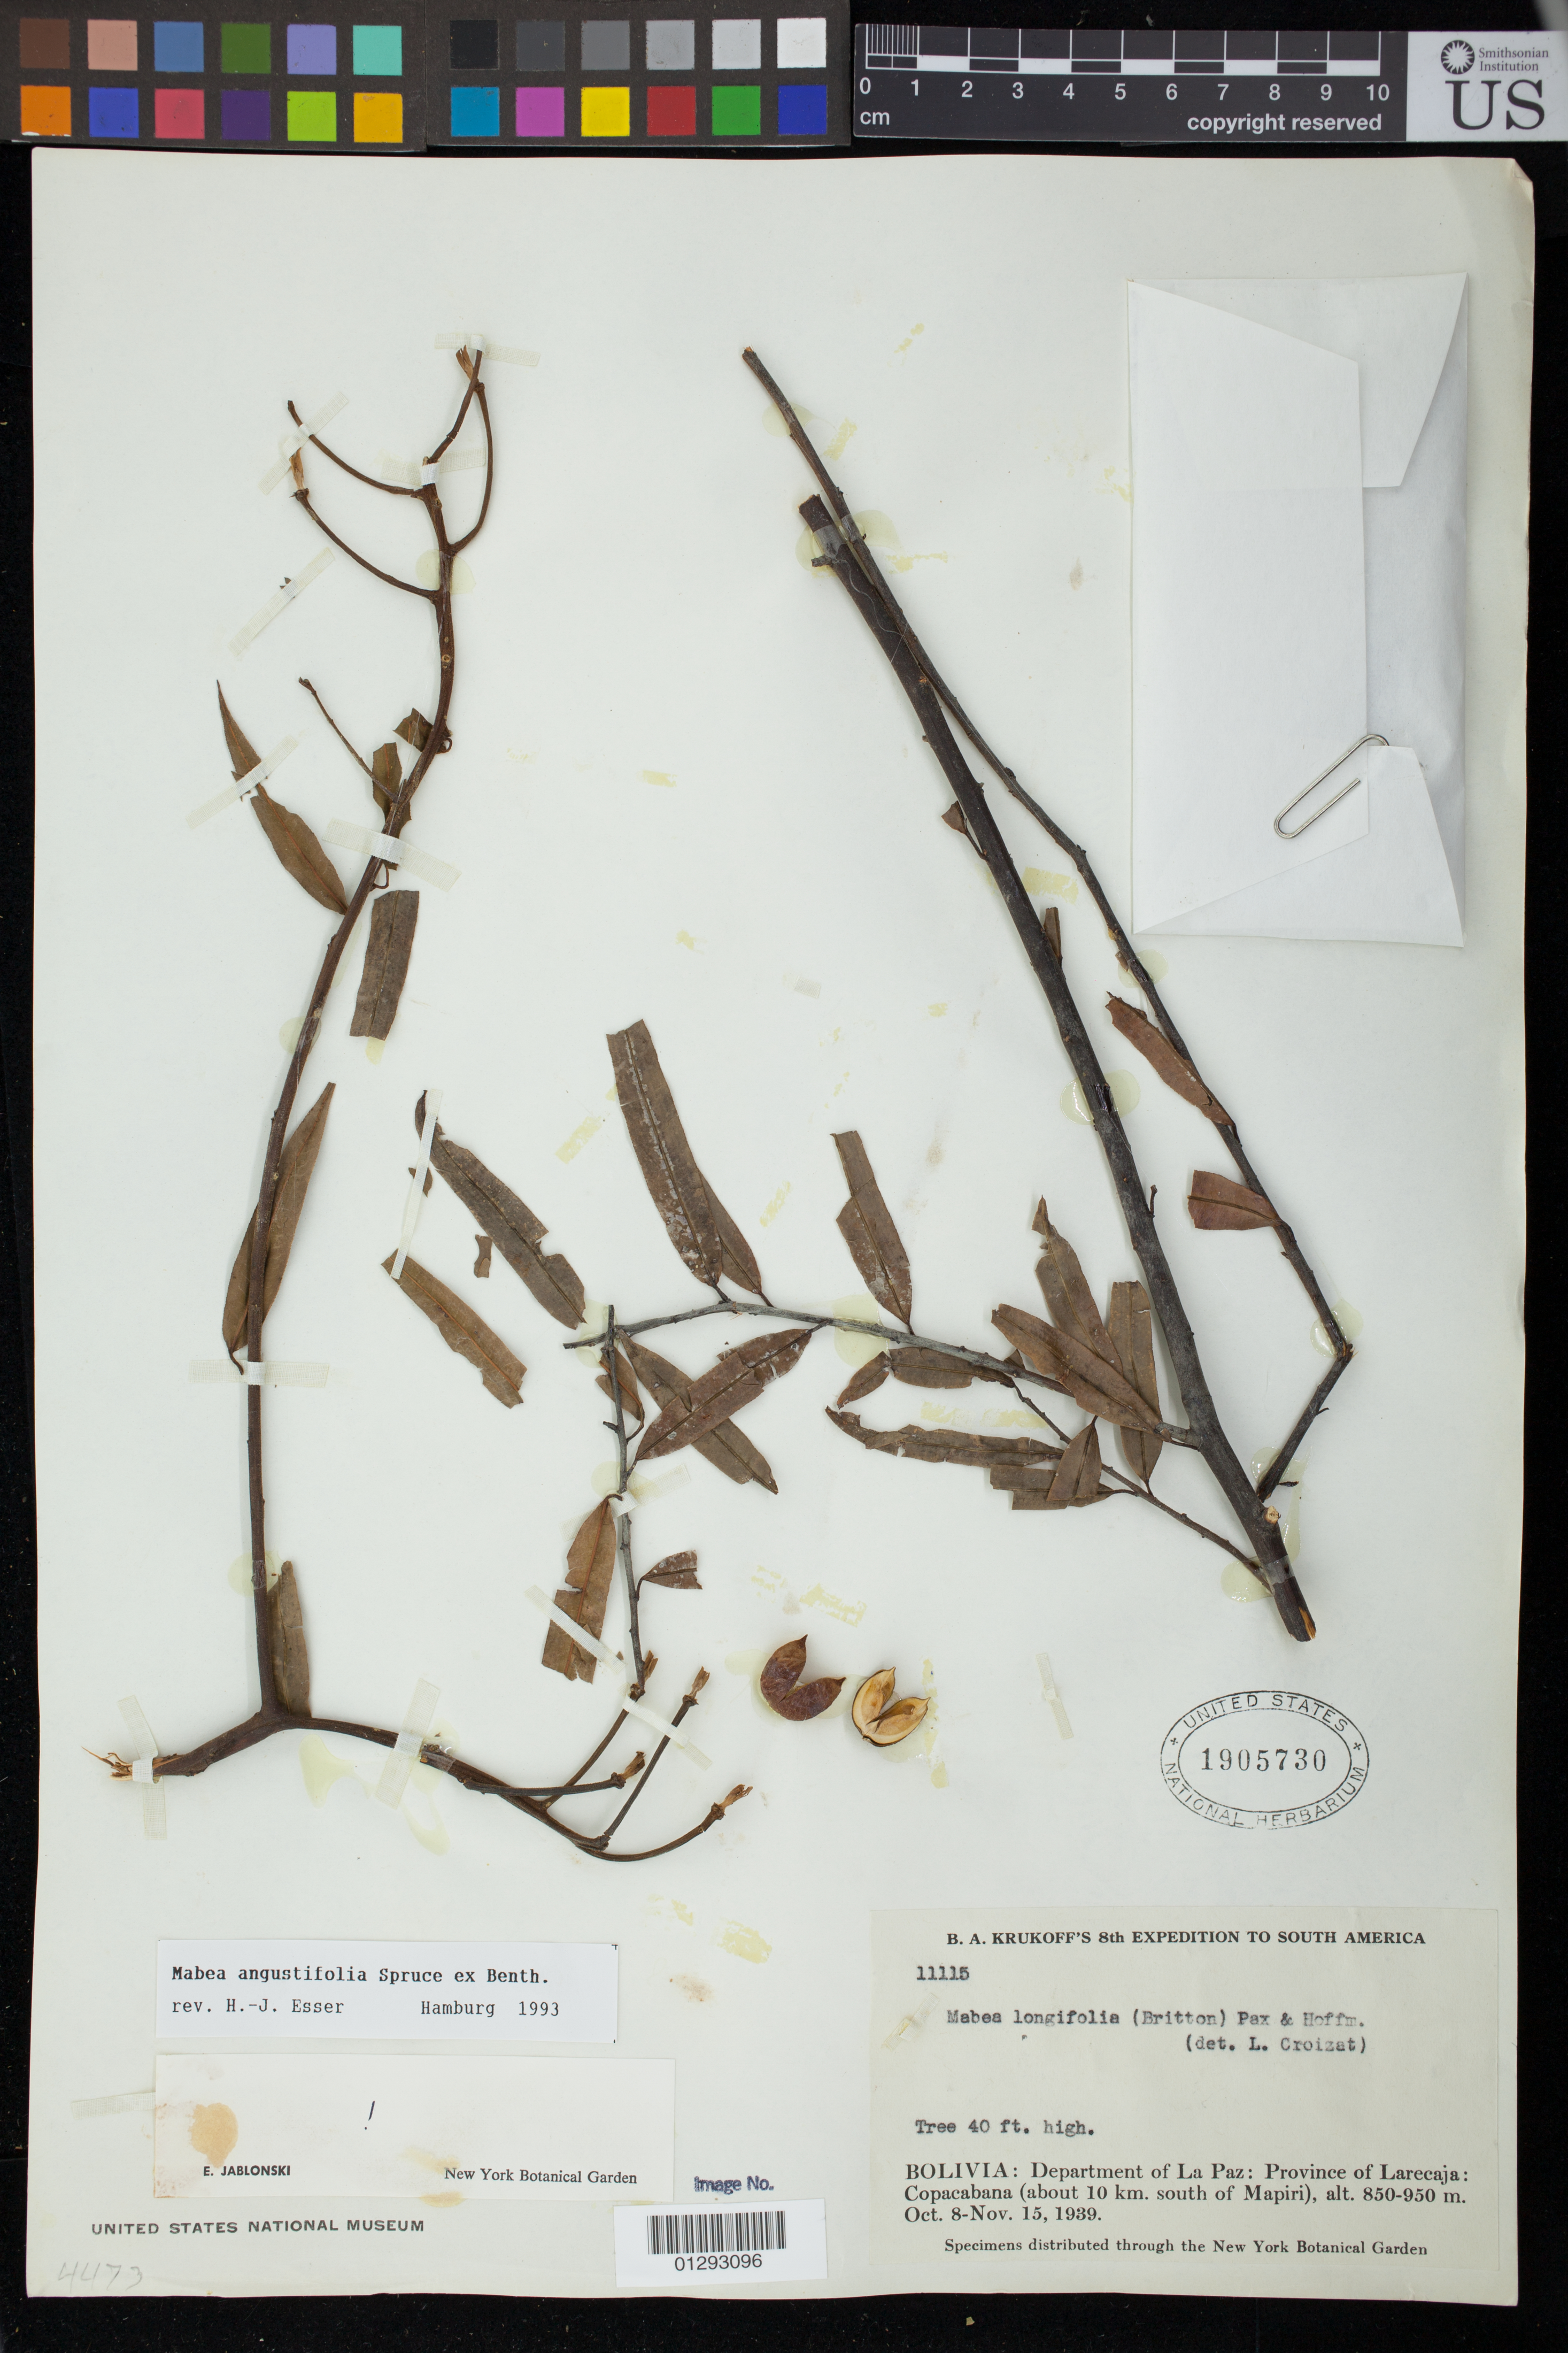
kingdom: Plantae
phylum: Tracheophyta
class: Magnoliopsida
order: Malpighiales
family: Euphorbiaceae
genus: Mabea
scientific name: Mabea angustifolia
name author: Spruce ex Benth.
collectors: B. A. Krukoff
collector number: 11115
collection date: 1939-10-08/1939-11-15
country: Bolivia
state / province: La Paz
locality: Province of Larecaja: Copacabana (about 10 km. south of Mapiri)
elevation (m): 850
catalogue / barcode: US 1905730